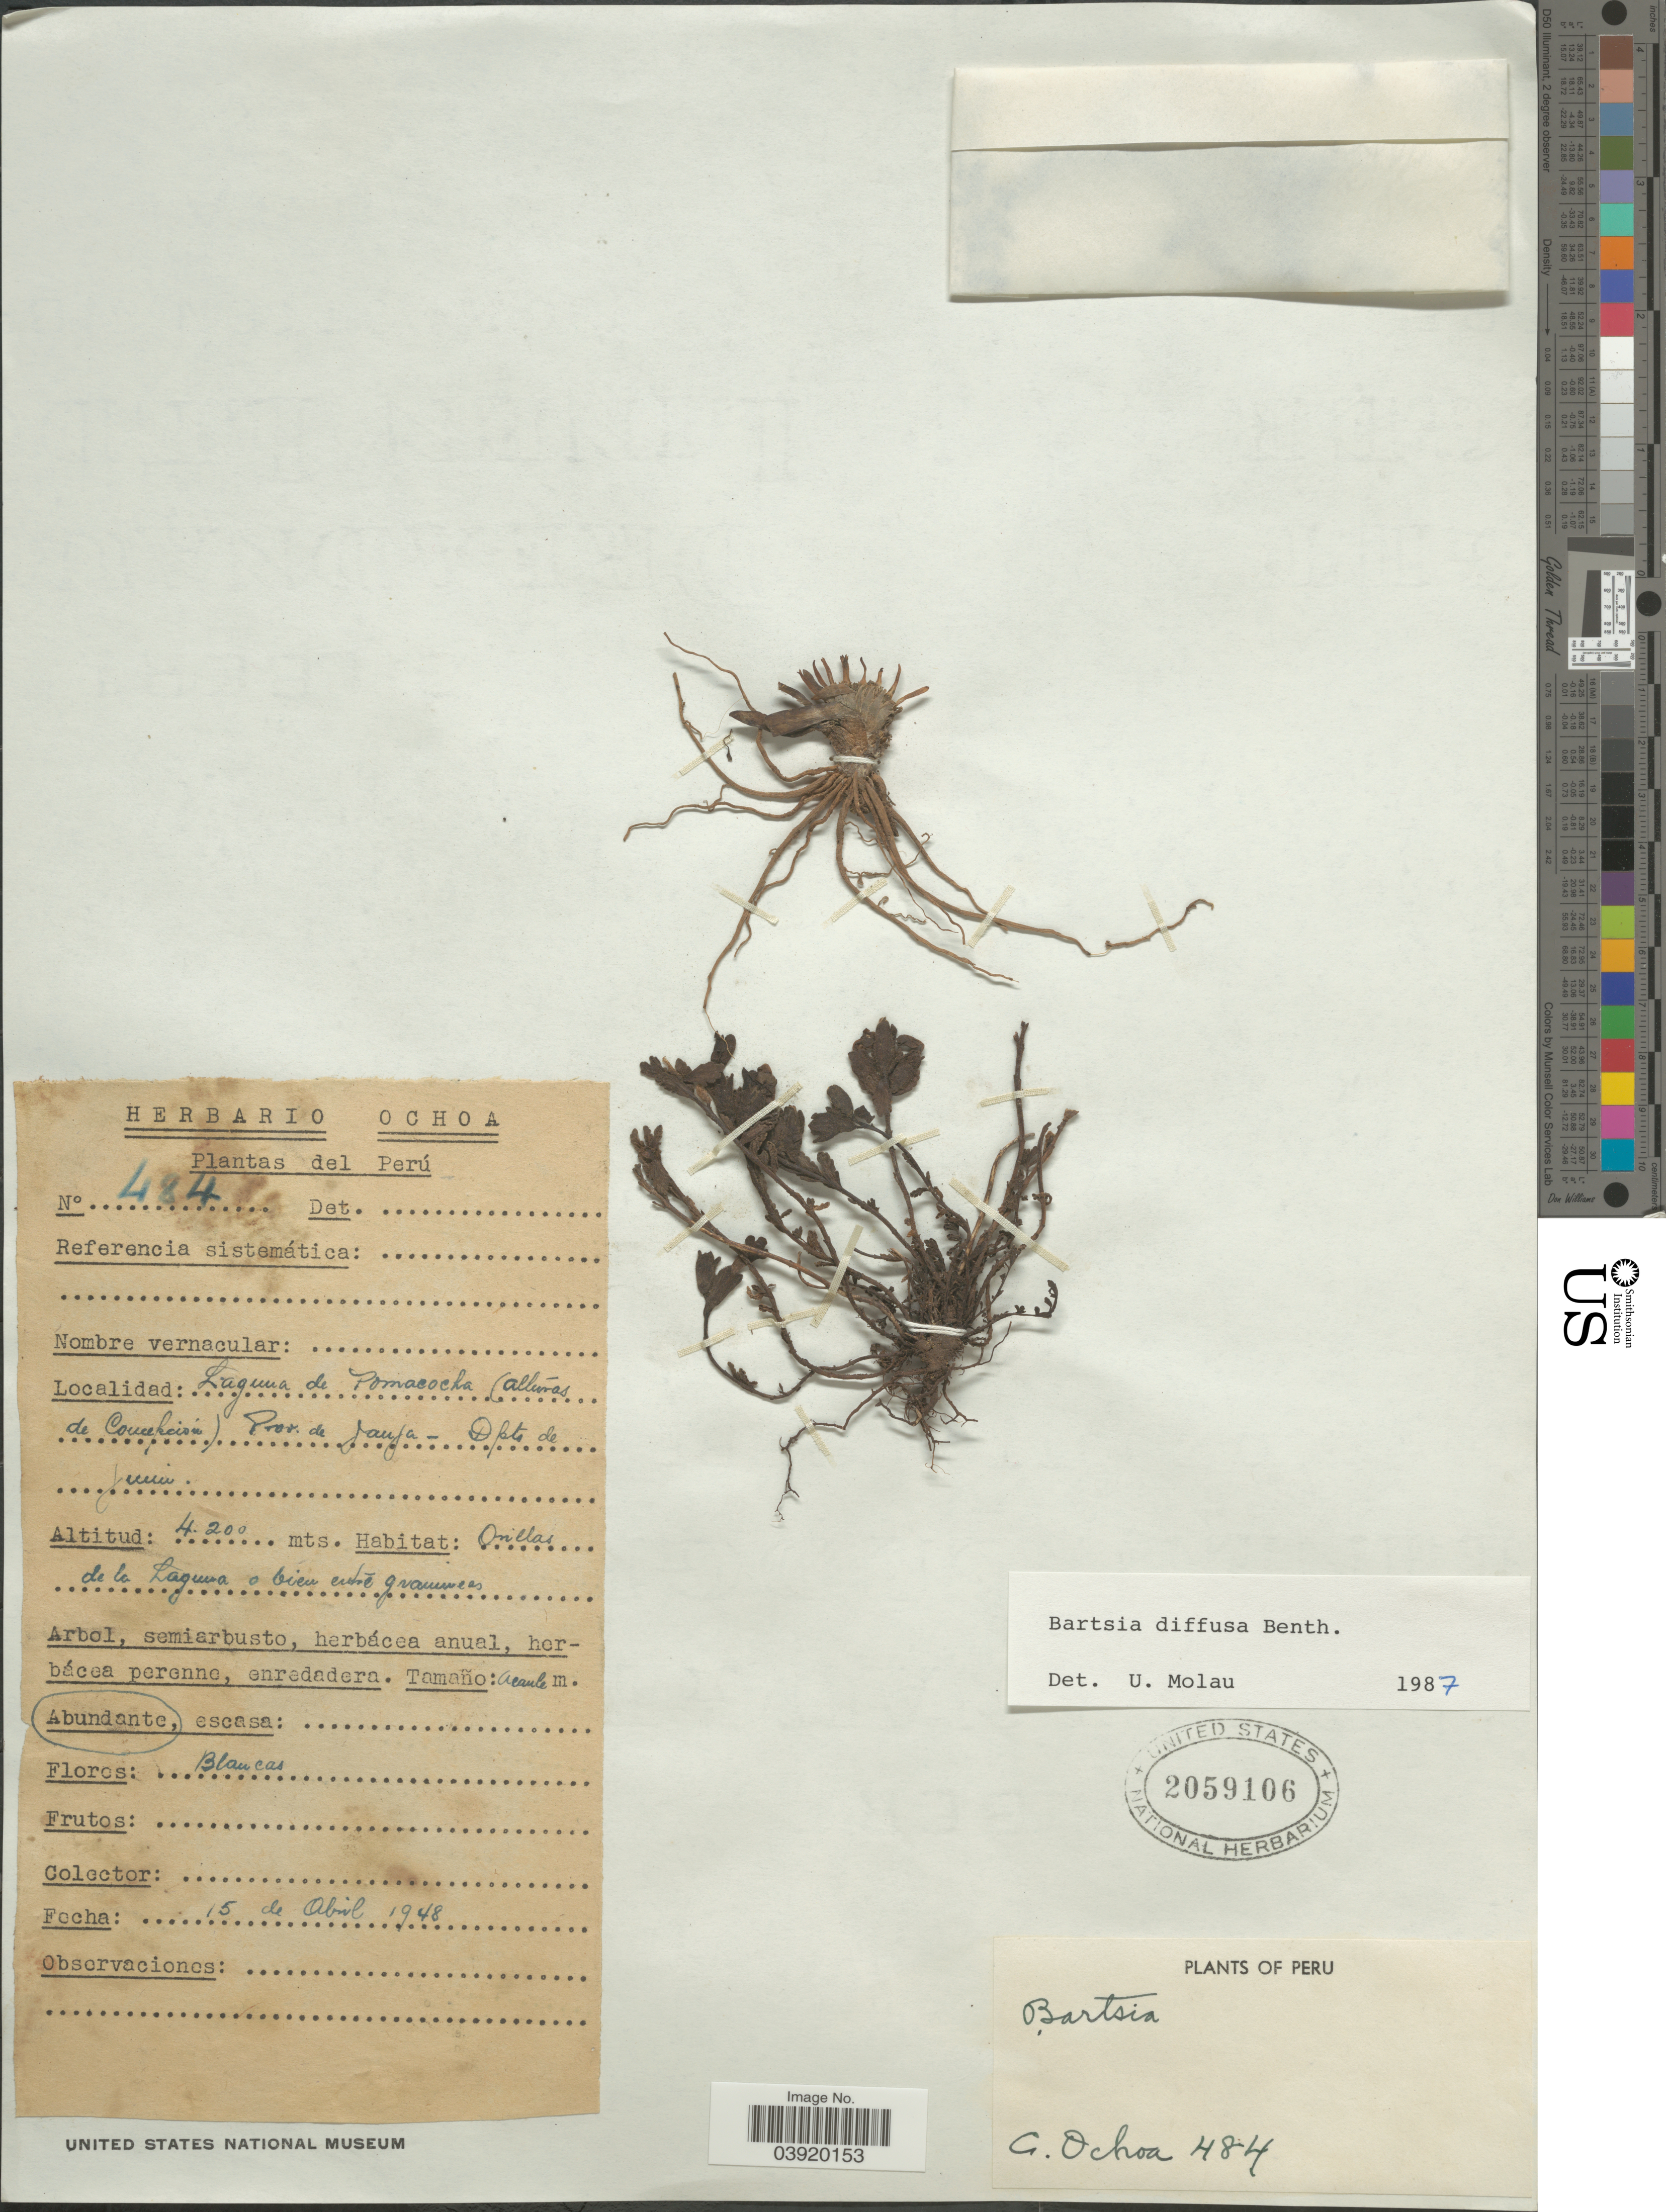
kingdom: Plantae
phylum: Tracheophyta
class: Magnoliopsida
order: Lamiales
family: Orobanchaceae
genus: Bartsia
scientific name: Bartsia diffusa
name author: Benth.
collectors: C. Ochoa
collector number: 484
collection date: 1948-04-15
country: Peru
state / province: Junín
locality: Laguna de Pomacocha (alturas de Concepción) Prov. de Jauja- Dpto de Junin.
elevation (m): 4200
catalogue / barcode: US 2059106